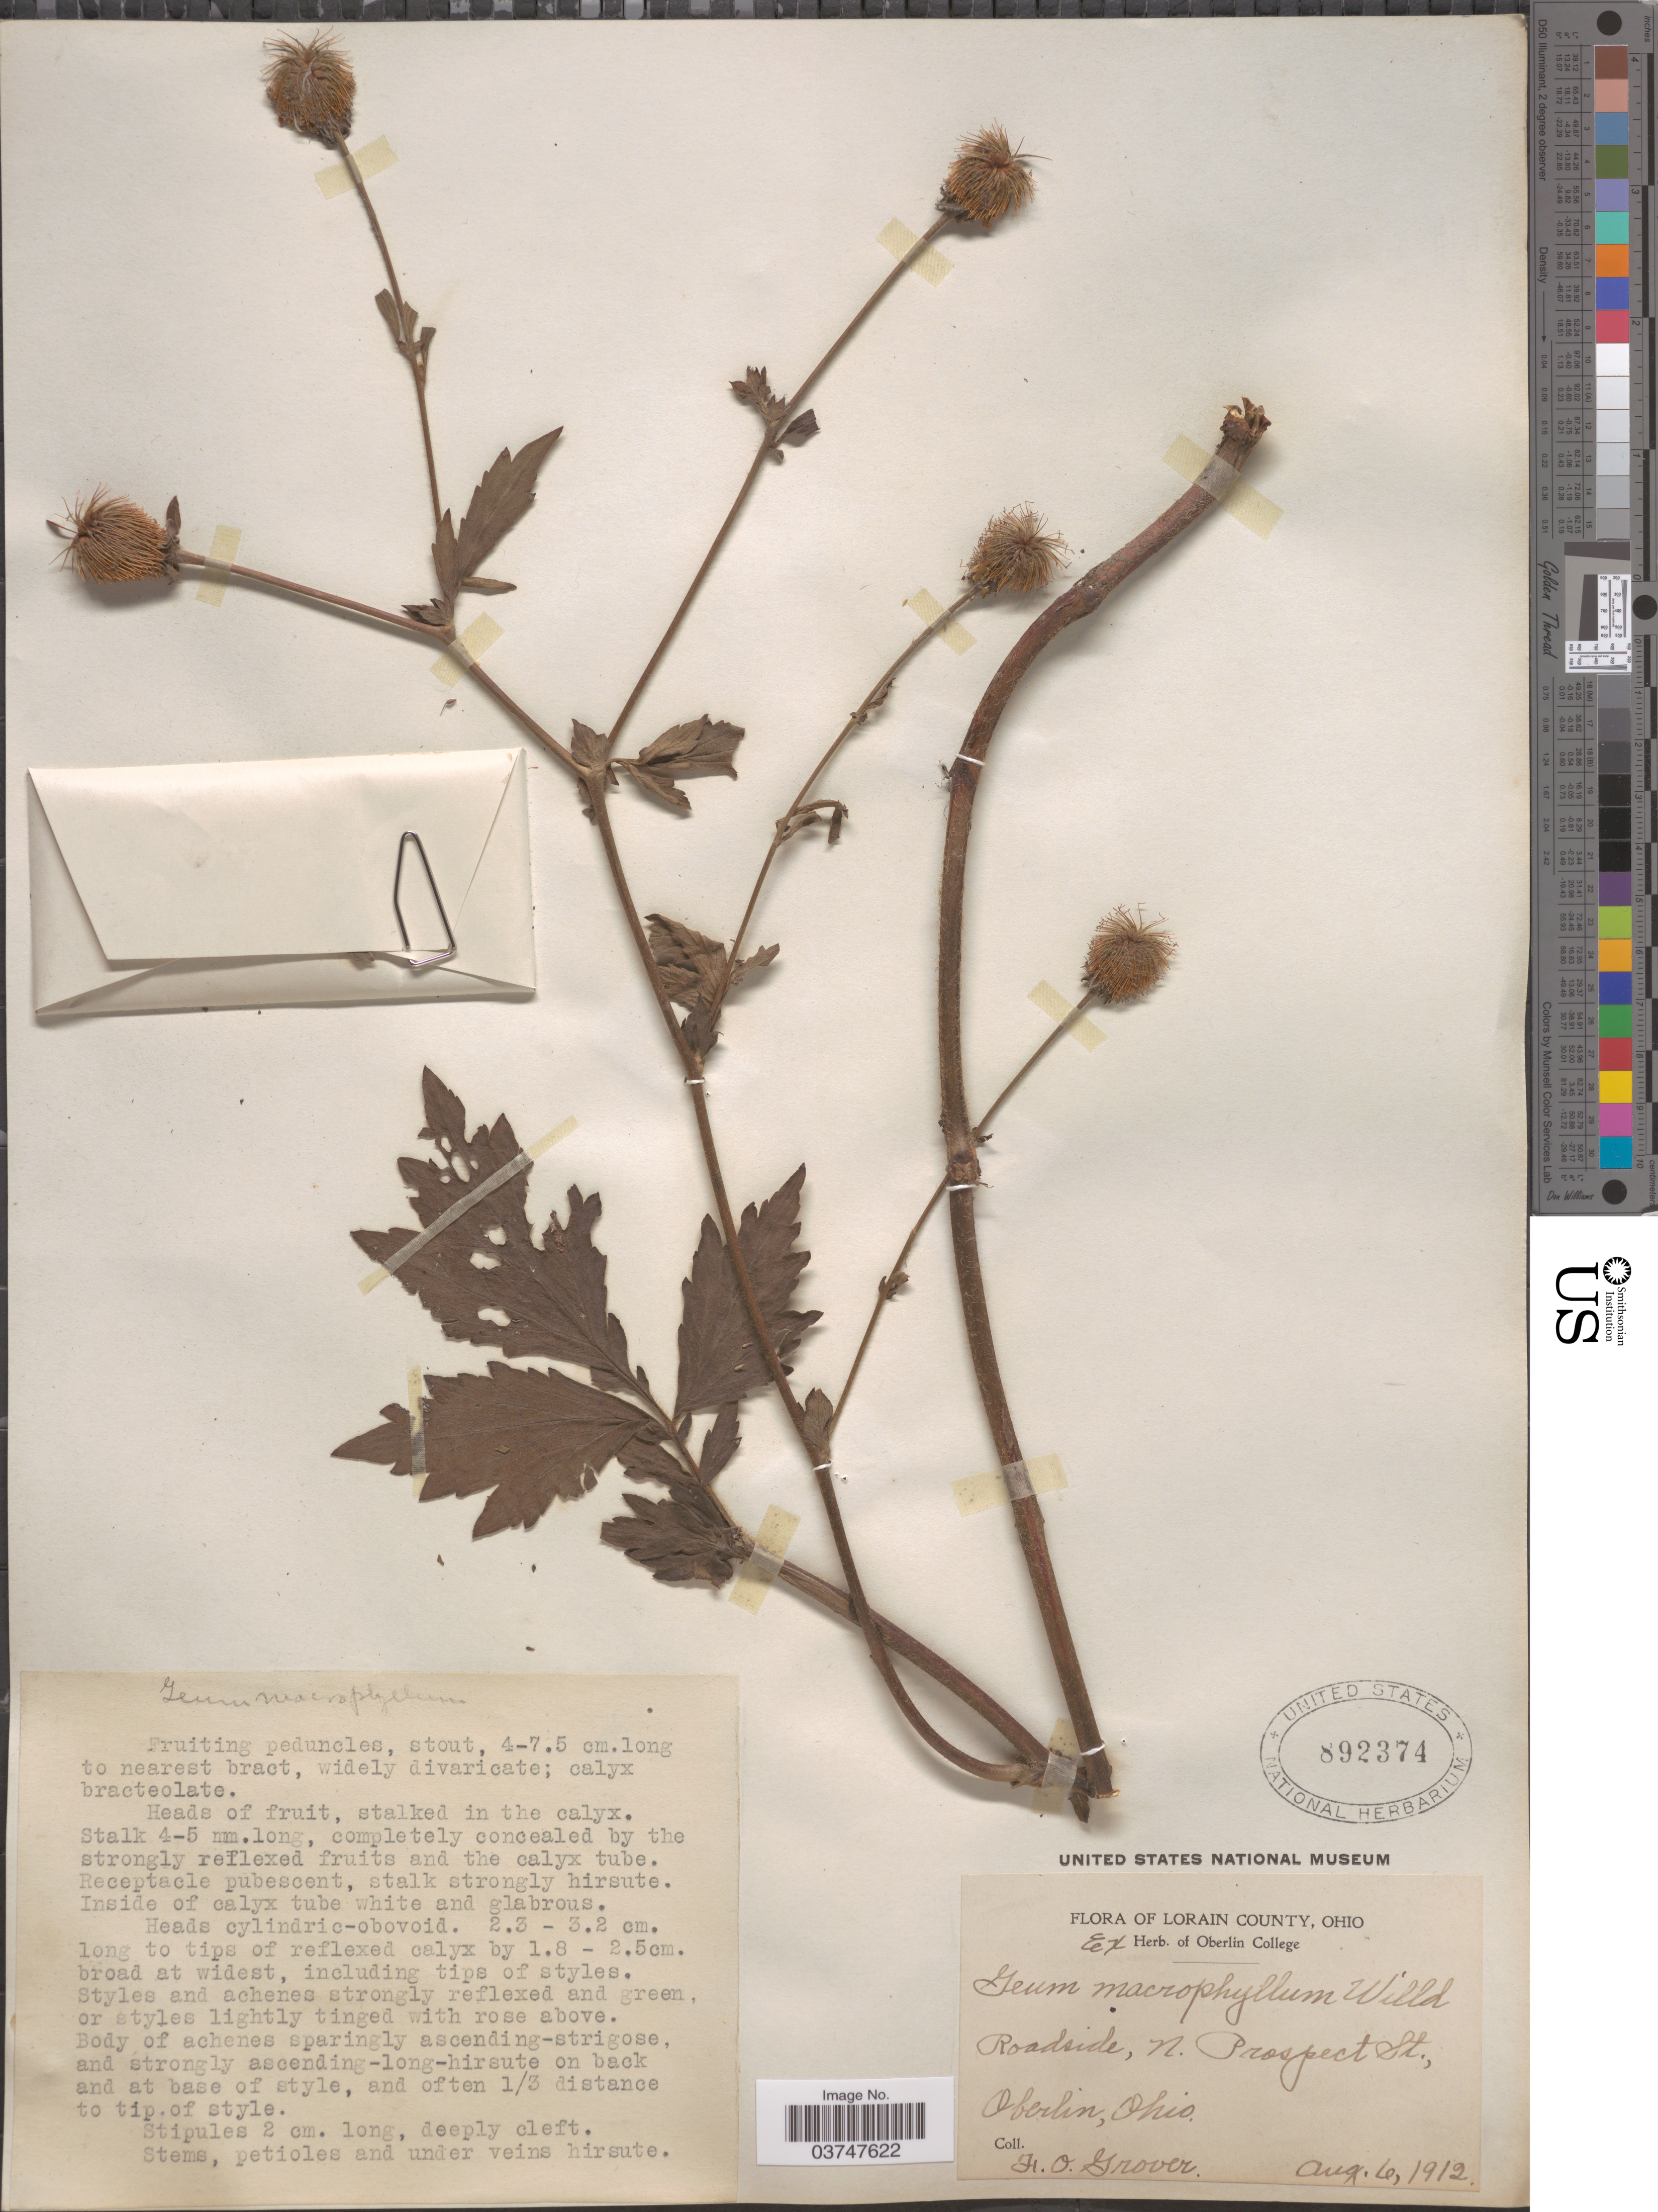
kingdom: Plantae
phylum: Tracheophyta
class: Magnoliopsida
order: Rosales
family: Rosaceae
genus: Geum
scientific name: Geum macrophyllum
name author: Willd.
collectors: H. Grover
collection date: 1912-08-06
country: United States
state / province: Ohio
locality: Lorain County. Roadside, N. Prospect St., Oberlin.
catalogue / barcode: US 892374